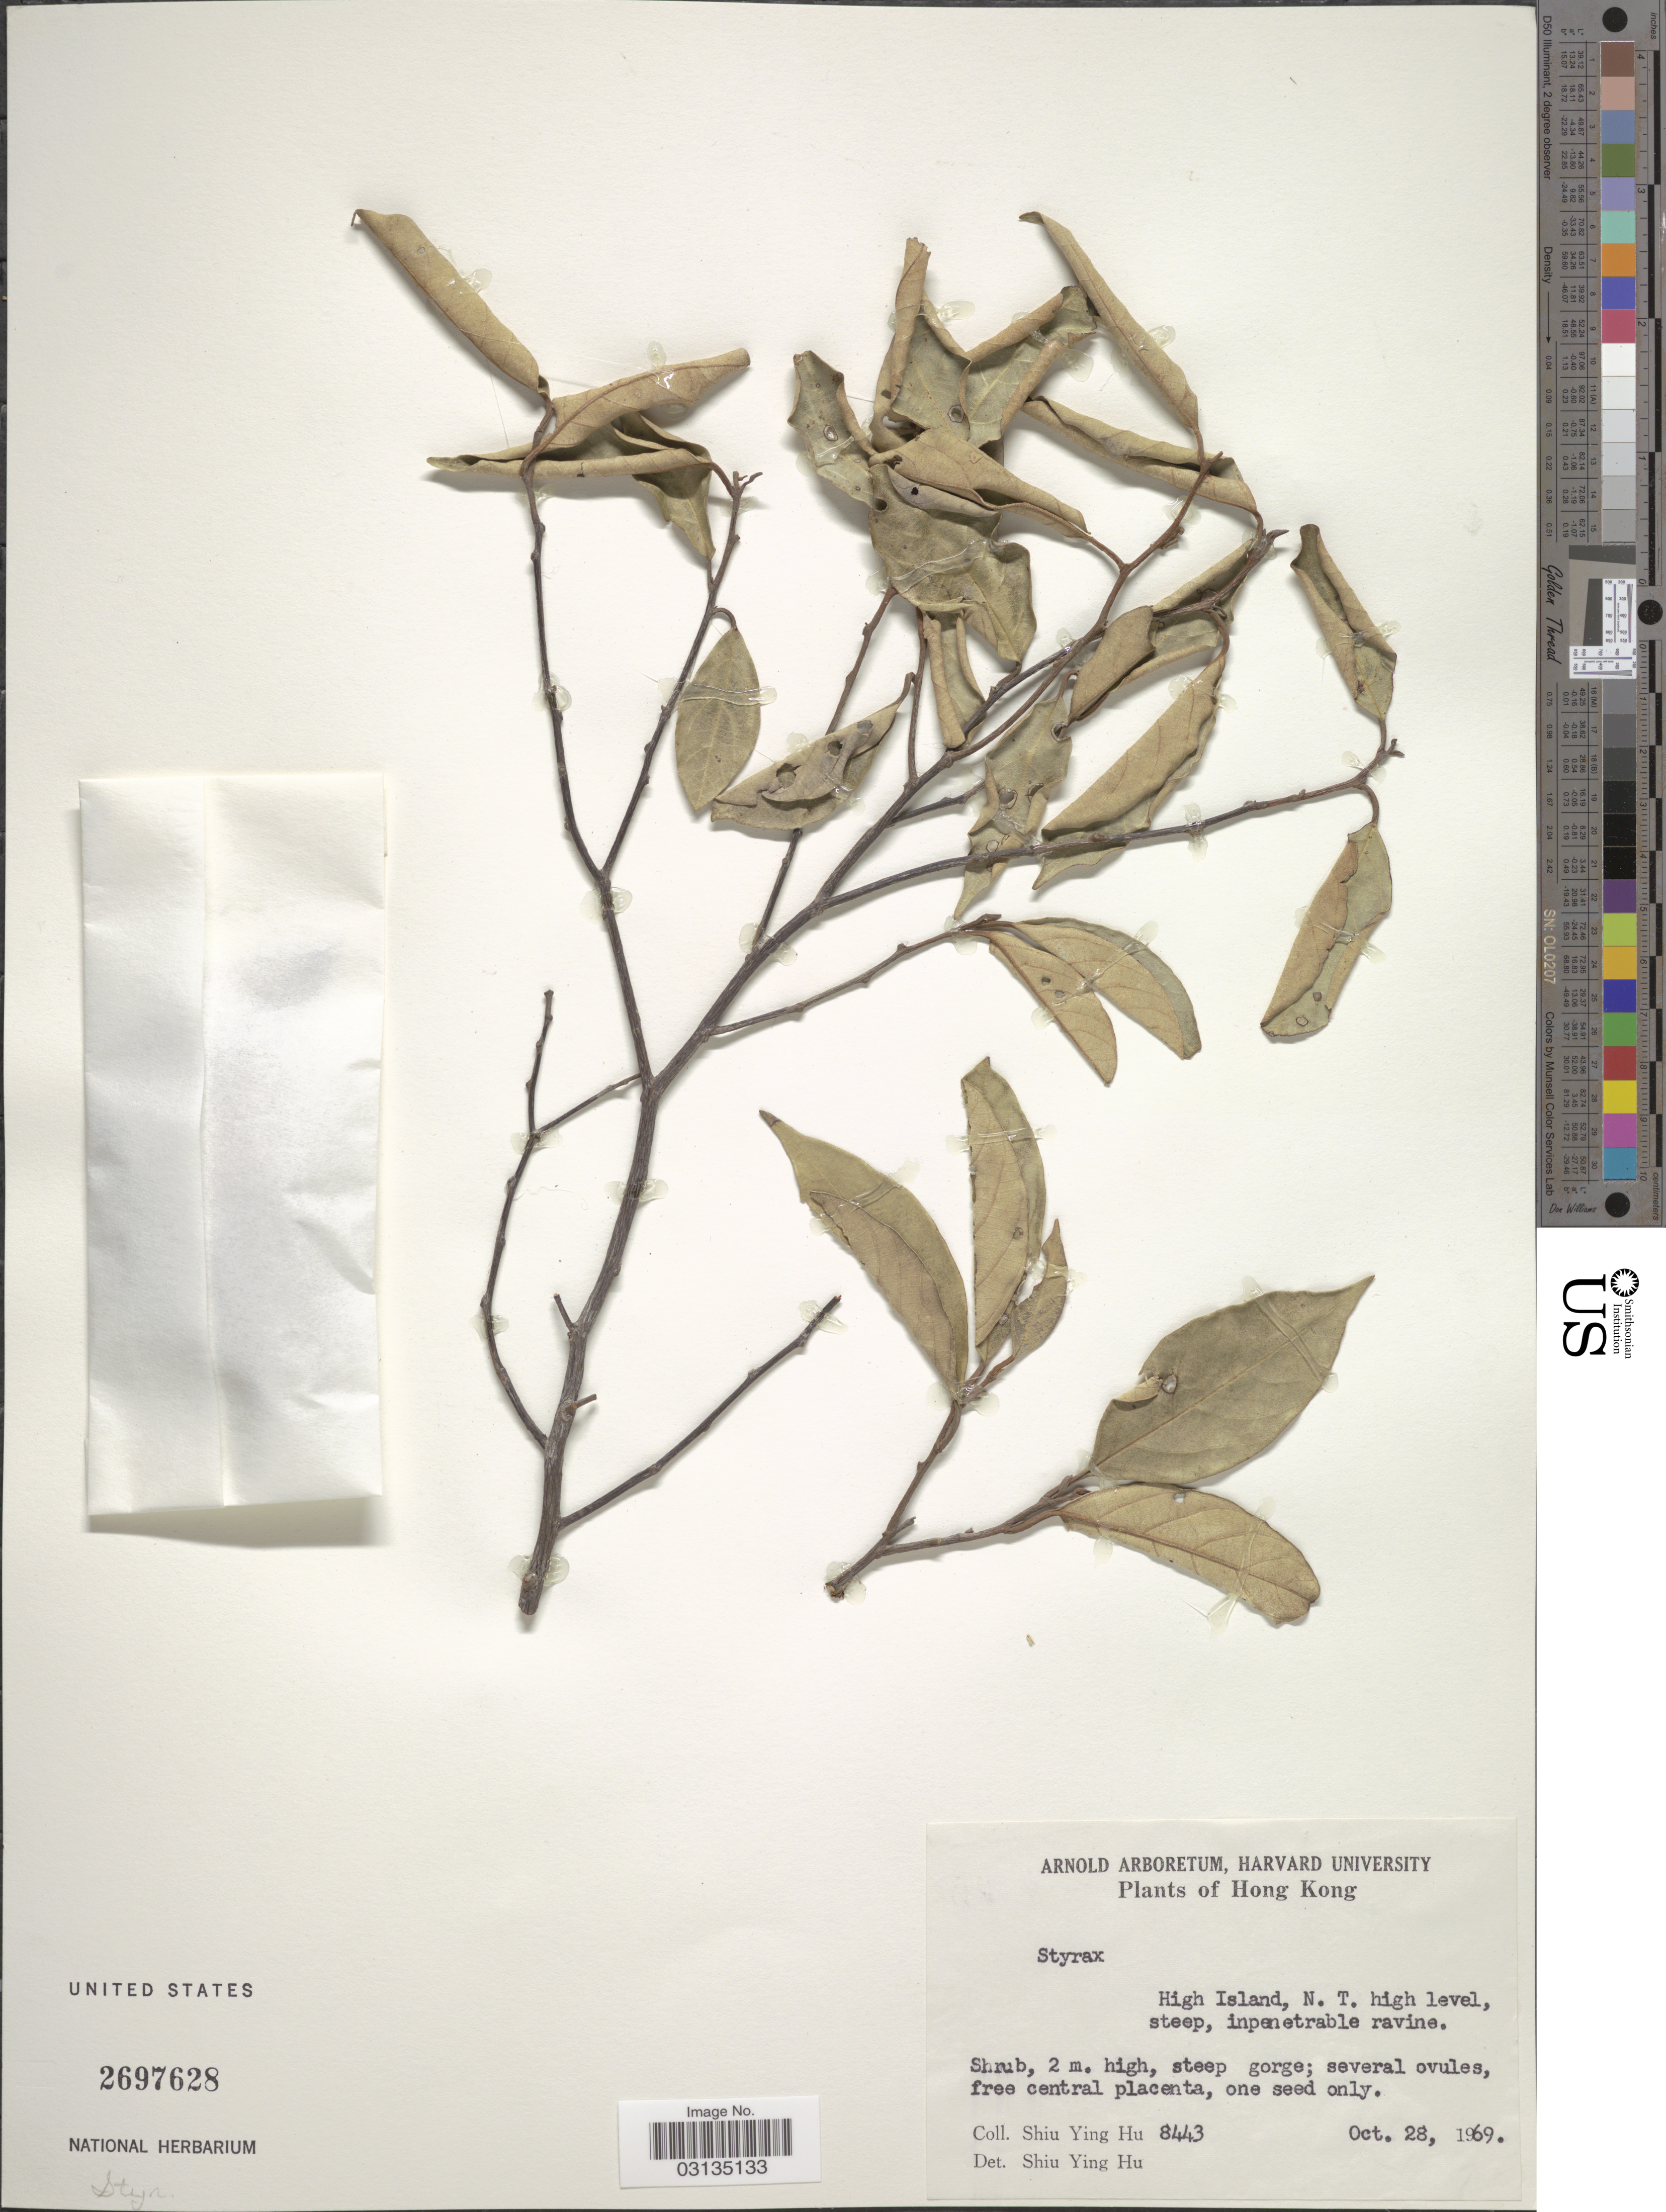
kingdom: Plantae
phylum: Tracheophyta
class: Magnoliopsida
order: Ericales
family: Styracaceae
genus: Styrax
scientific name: Styrax sp.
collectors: S. Y. Hu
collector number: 8443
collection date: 1969-10-28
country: China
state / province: Hong Kong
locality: Hong Kong, High Island, N. T. high level, steep, inpenetrable ravine.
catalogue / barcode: US 2697628